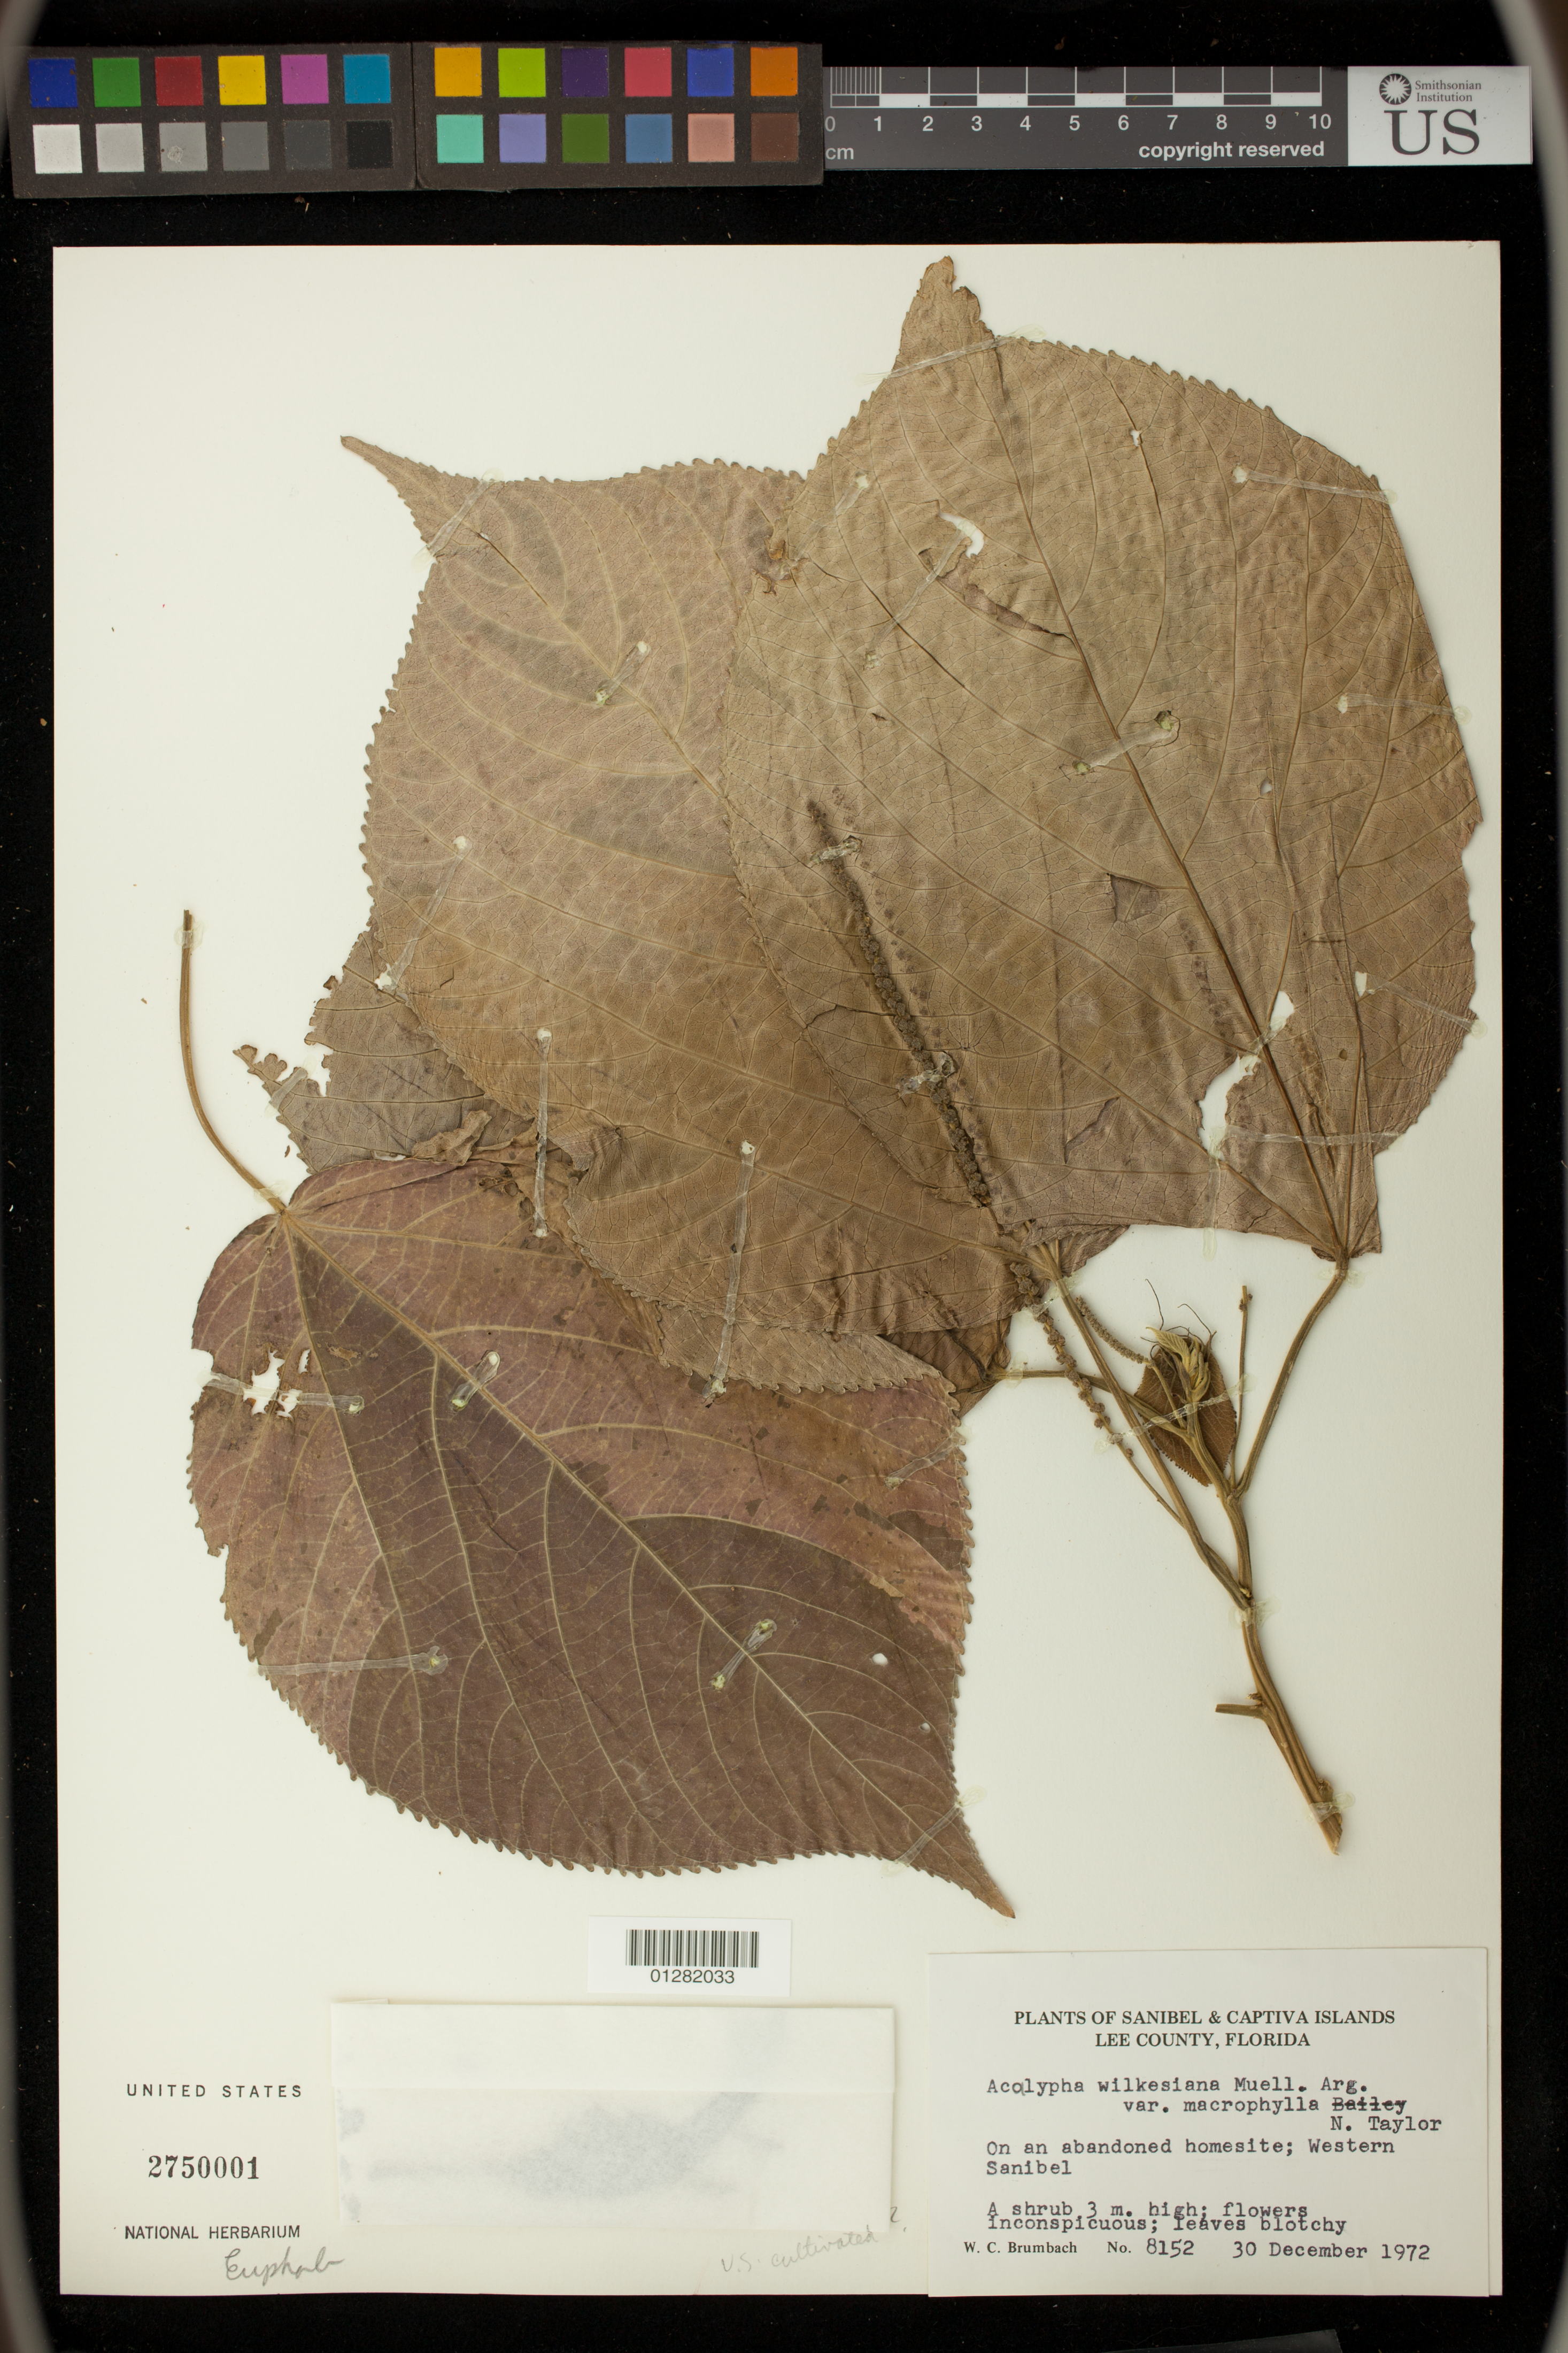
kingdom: Plantae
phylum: Tracheophyta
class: Magnoliopsida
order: Malpighiales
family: Euphorbiaceae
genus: Acalypha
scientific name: Acalypha wilkesiana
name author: Müll. Arg. in DC.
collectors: W. C. Brumbach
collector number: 8152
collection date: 1972-12-30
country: United States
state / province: Florida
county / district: Lee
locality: Western Sanibel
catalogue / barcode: US 2750001